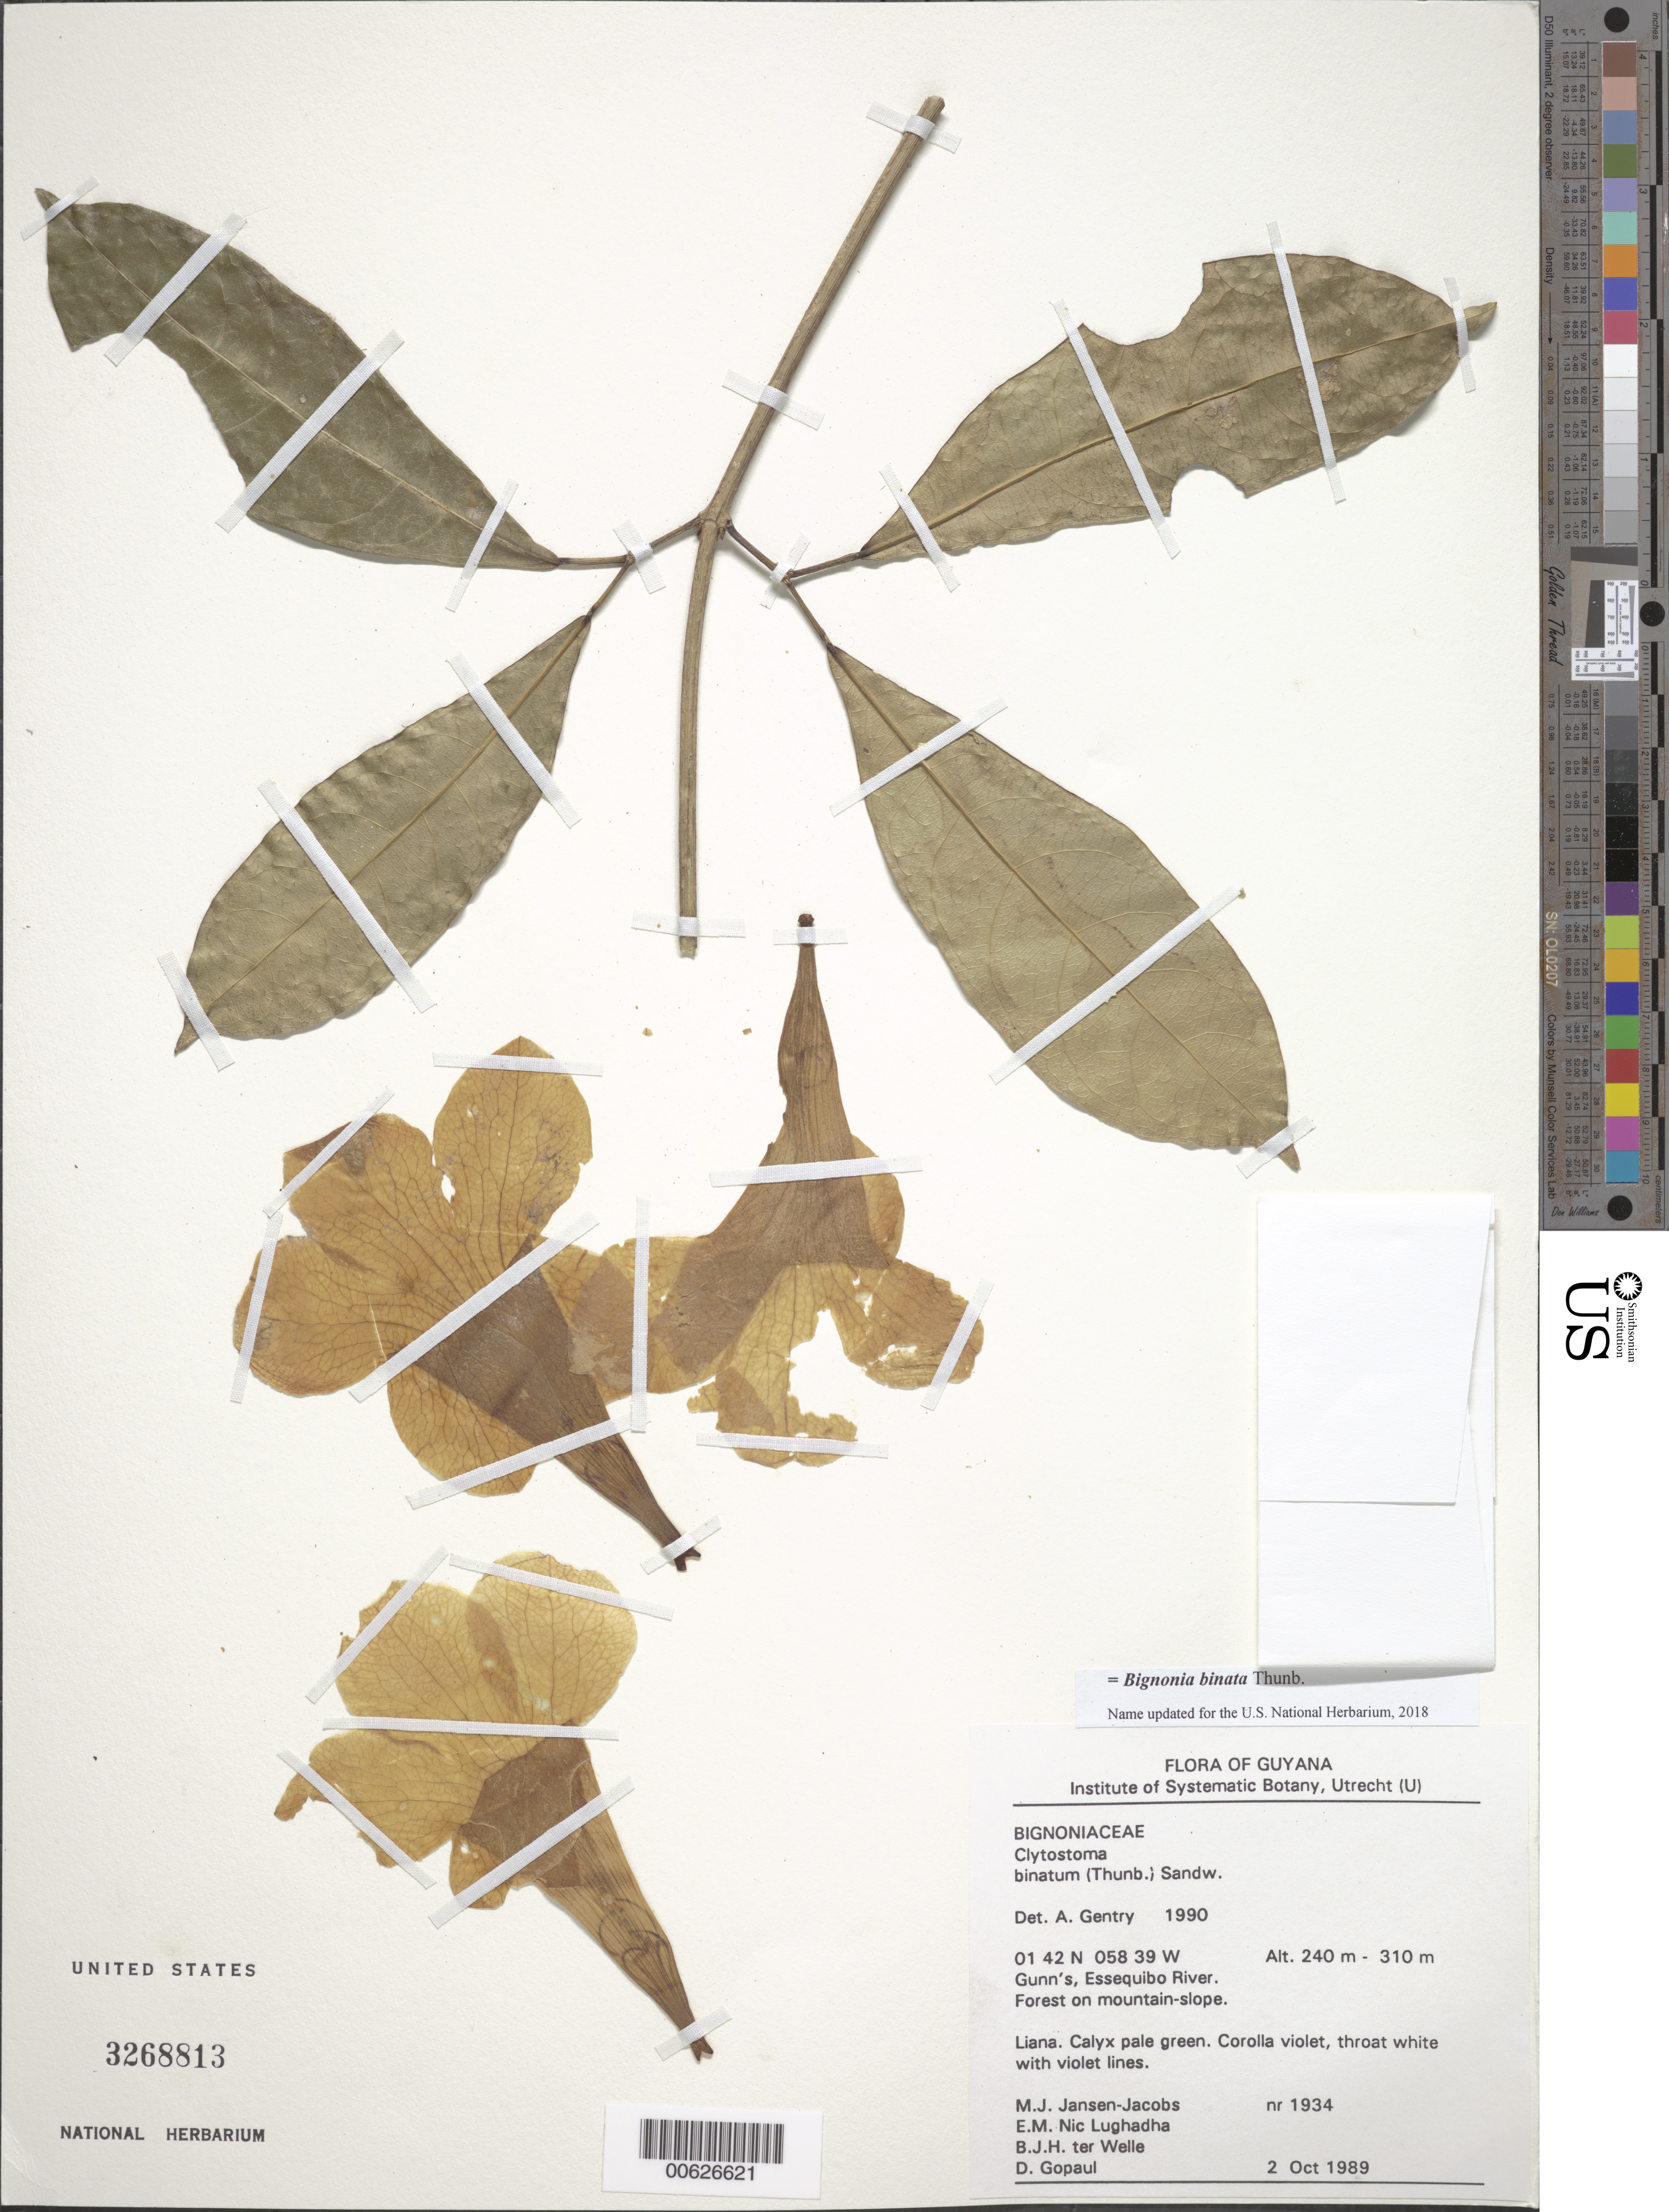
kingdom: Plantae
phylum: Tracheophyta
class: Magnoliopsida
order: Lamiales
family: Bignoniaceae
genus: Bignonia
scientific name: Bignonia binata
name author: Thunb.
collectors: M. J. Jansen-Jacobs, E. Nic Lughadha, B. Welle & D. Gopaul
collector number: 1934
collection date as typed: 2-Oct-89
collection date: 1989-10-02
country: Guyana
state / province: U. Takutu-U. Essequibo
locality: Gunn's, Essequibo River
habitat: Forest on mountain slope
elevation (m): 240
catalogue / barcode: US 3268813